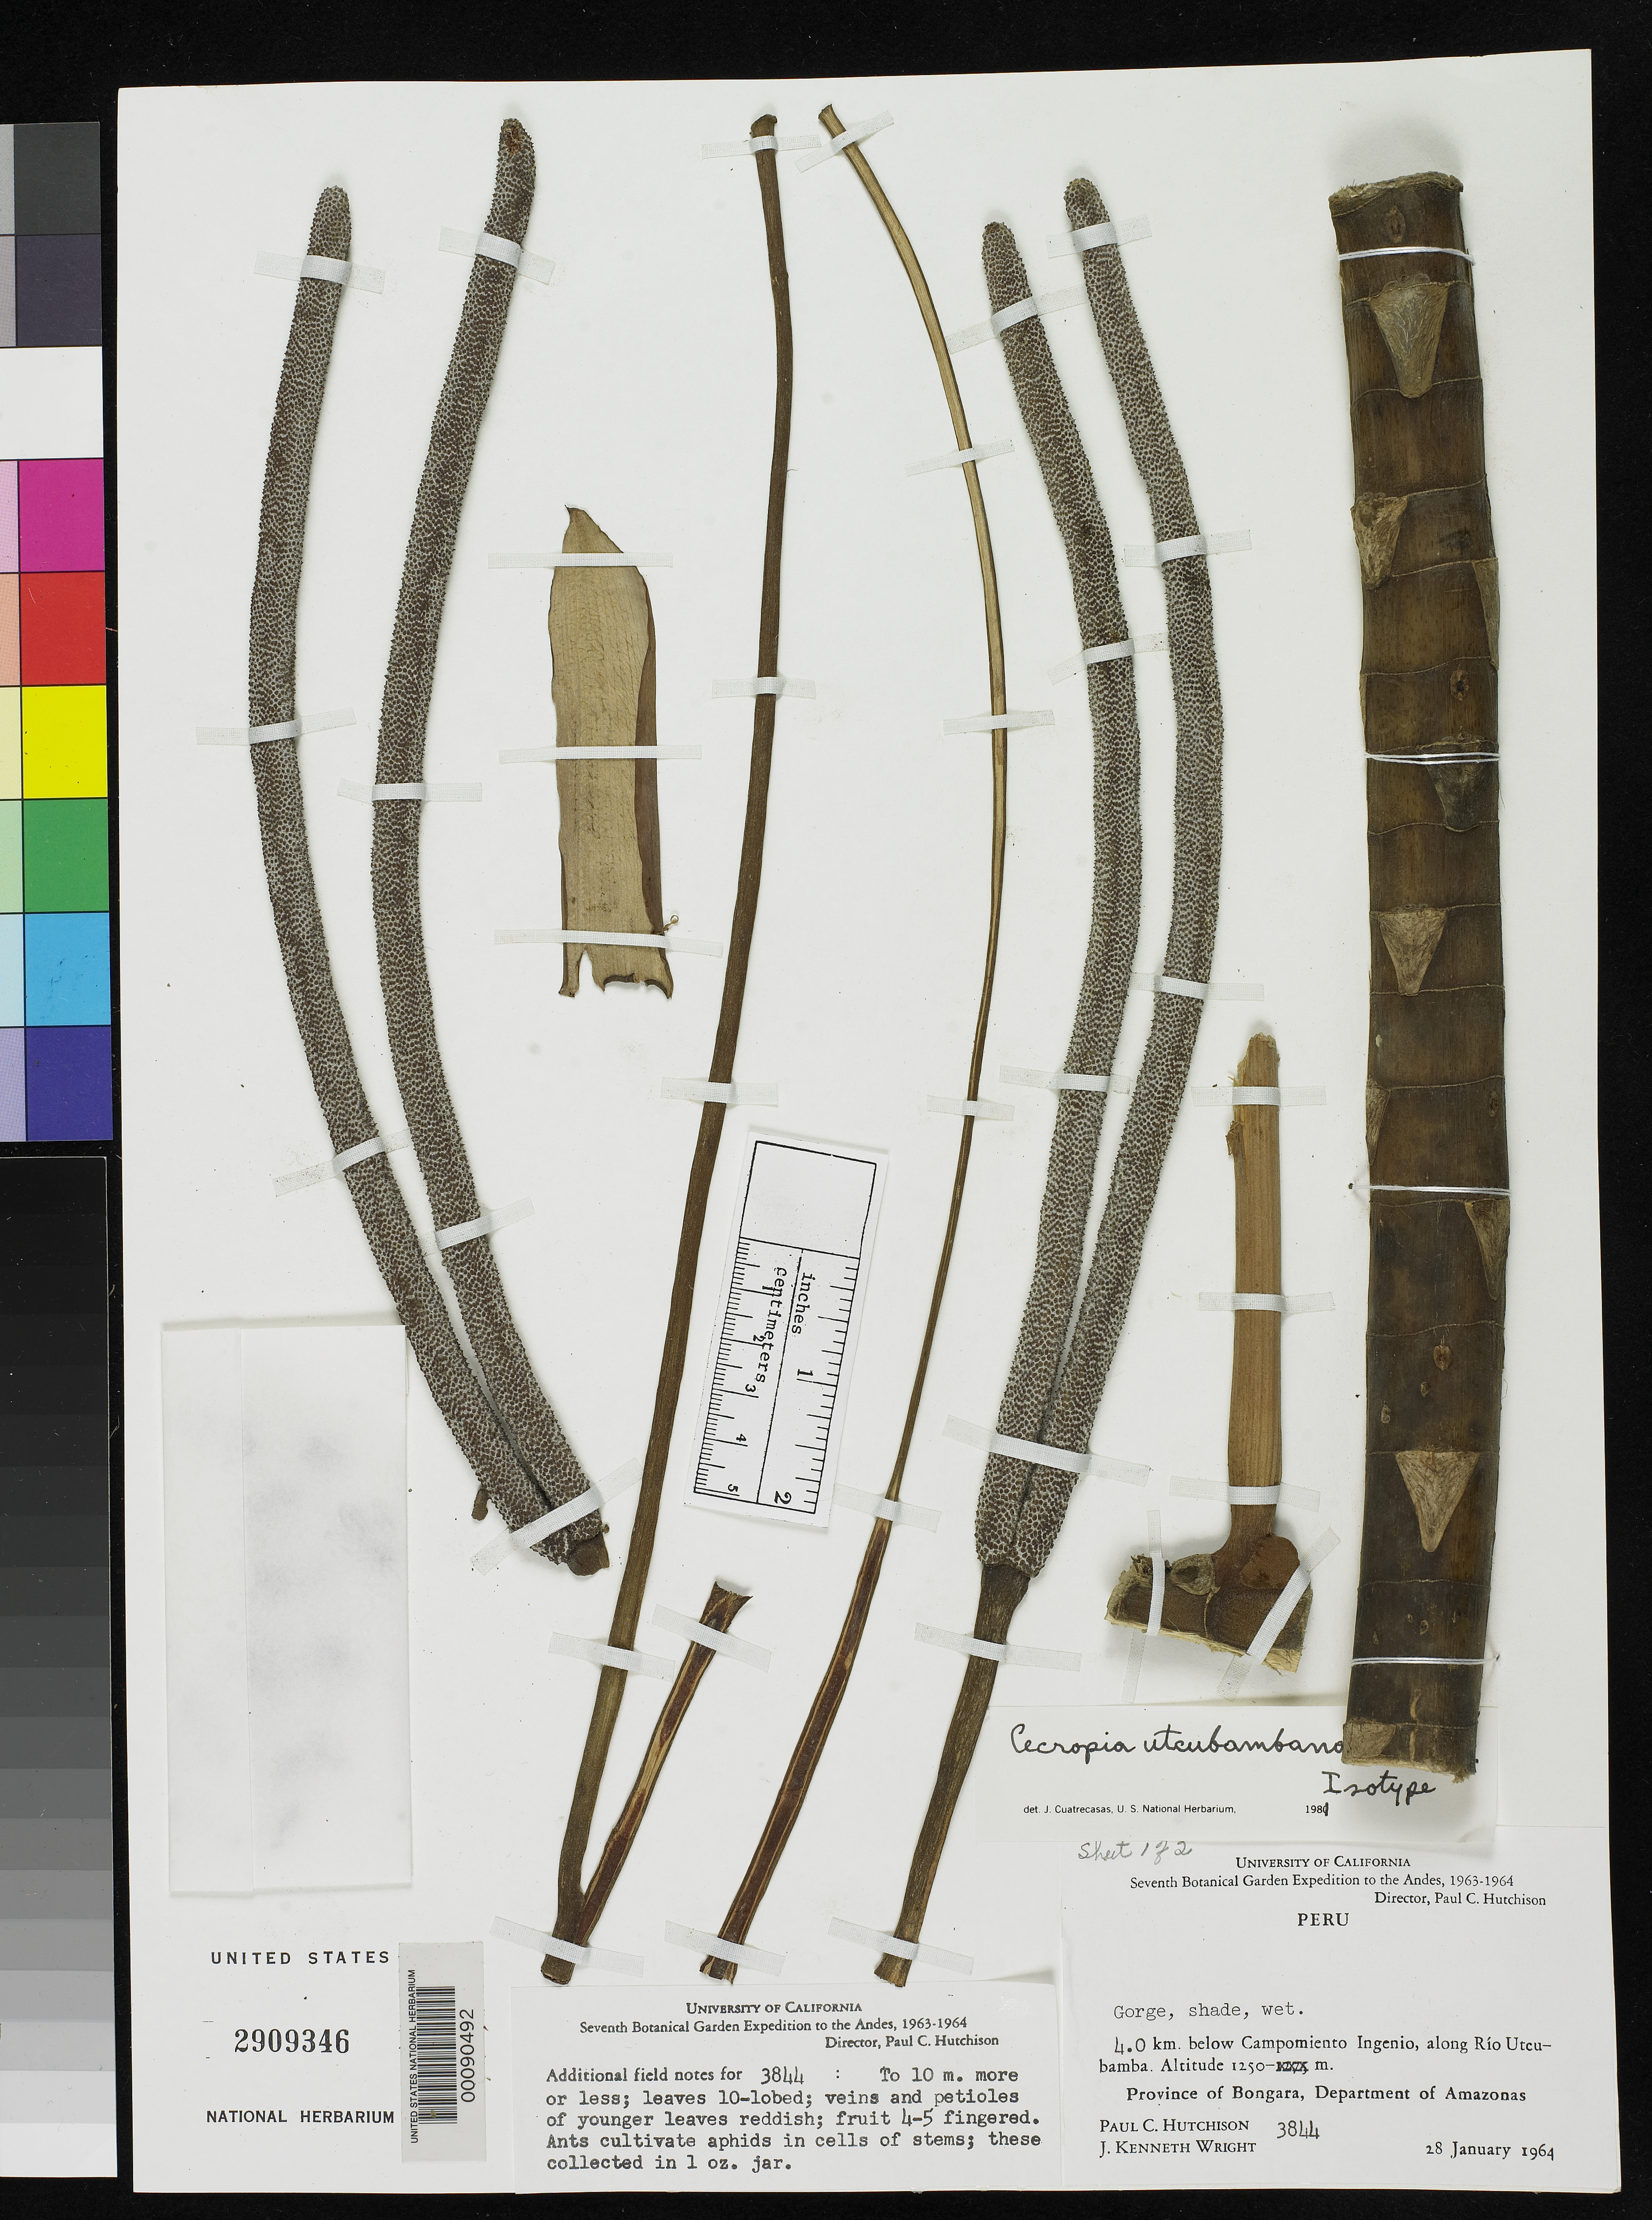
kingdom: Plantae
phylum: Tracheophyta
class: Magnoliopsida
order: Rosales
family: Urticaceae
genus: Cecropia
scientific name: Cecropia utcubambana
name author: Cuatrec.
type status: Isotype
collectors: P. C. Hutchison & J. K. Wright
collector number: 3844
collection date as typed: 28 Jan 1964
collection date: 1964-01-28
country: Peru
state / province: Amazonas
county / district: Bongará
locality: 4 km below Campomiento Ingenio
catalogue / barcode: US 2909346